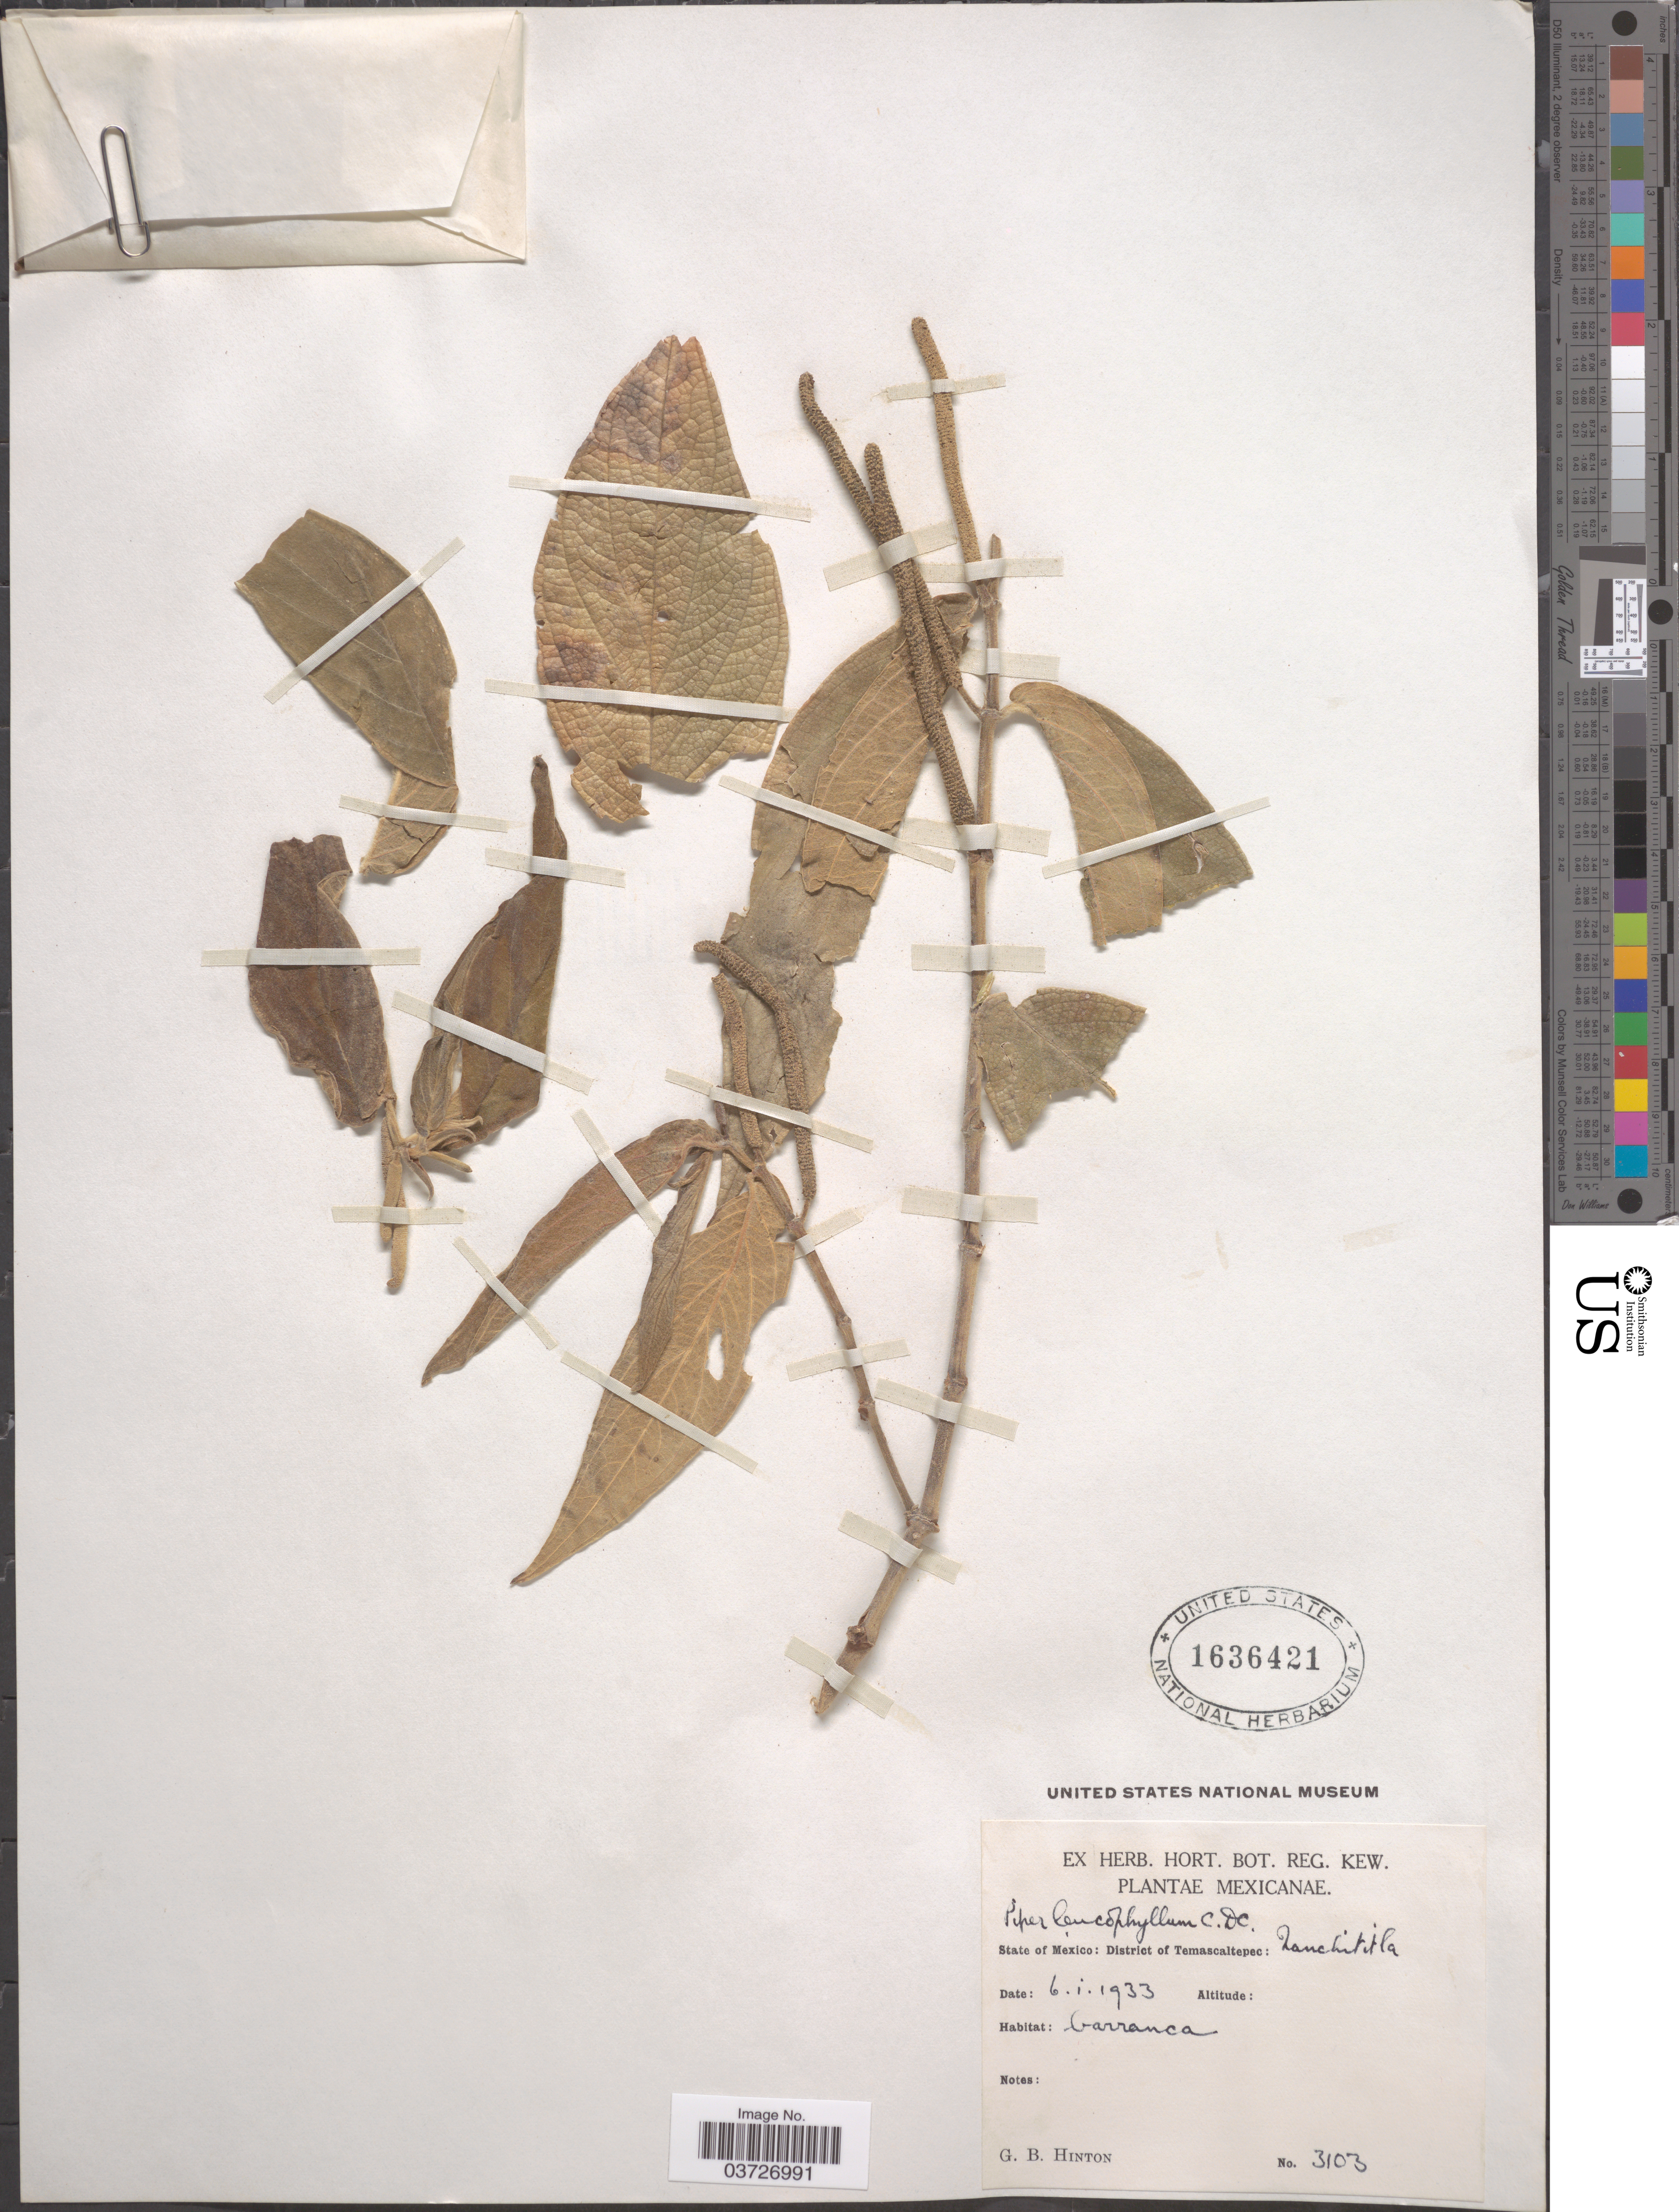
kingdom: Plantae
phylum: Tracheophyta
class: Magnoliopsida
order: Piperales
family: Piperaceae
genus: Piper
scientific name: Piper leucophyllum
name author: (Miq.) C. DC.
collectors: G. B. Hinton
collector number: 3103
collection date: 1933-01-06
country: Mexico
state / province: México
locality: District of Temascaltepec: Zanchititla.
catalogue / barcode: US 1636421